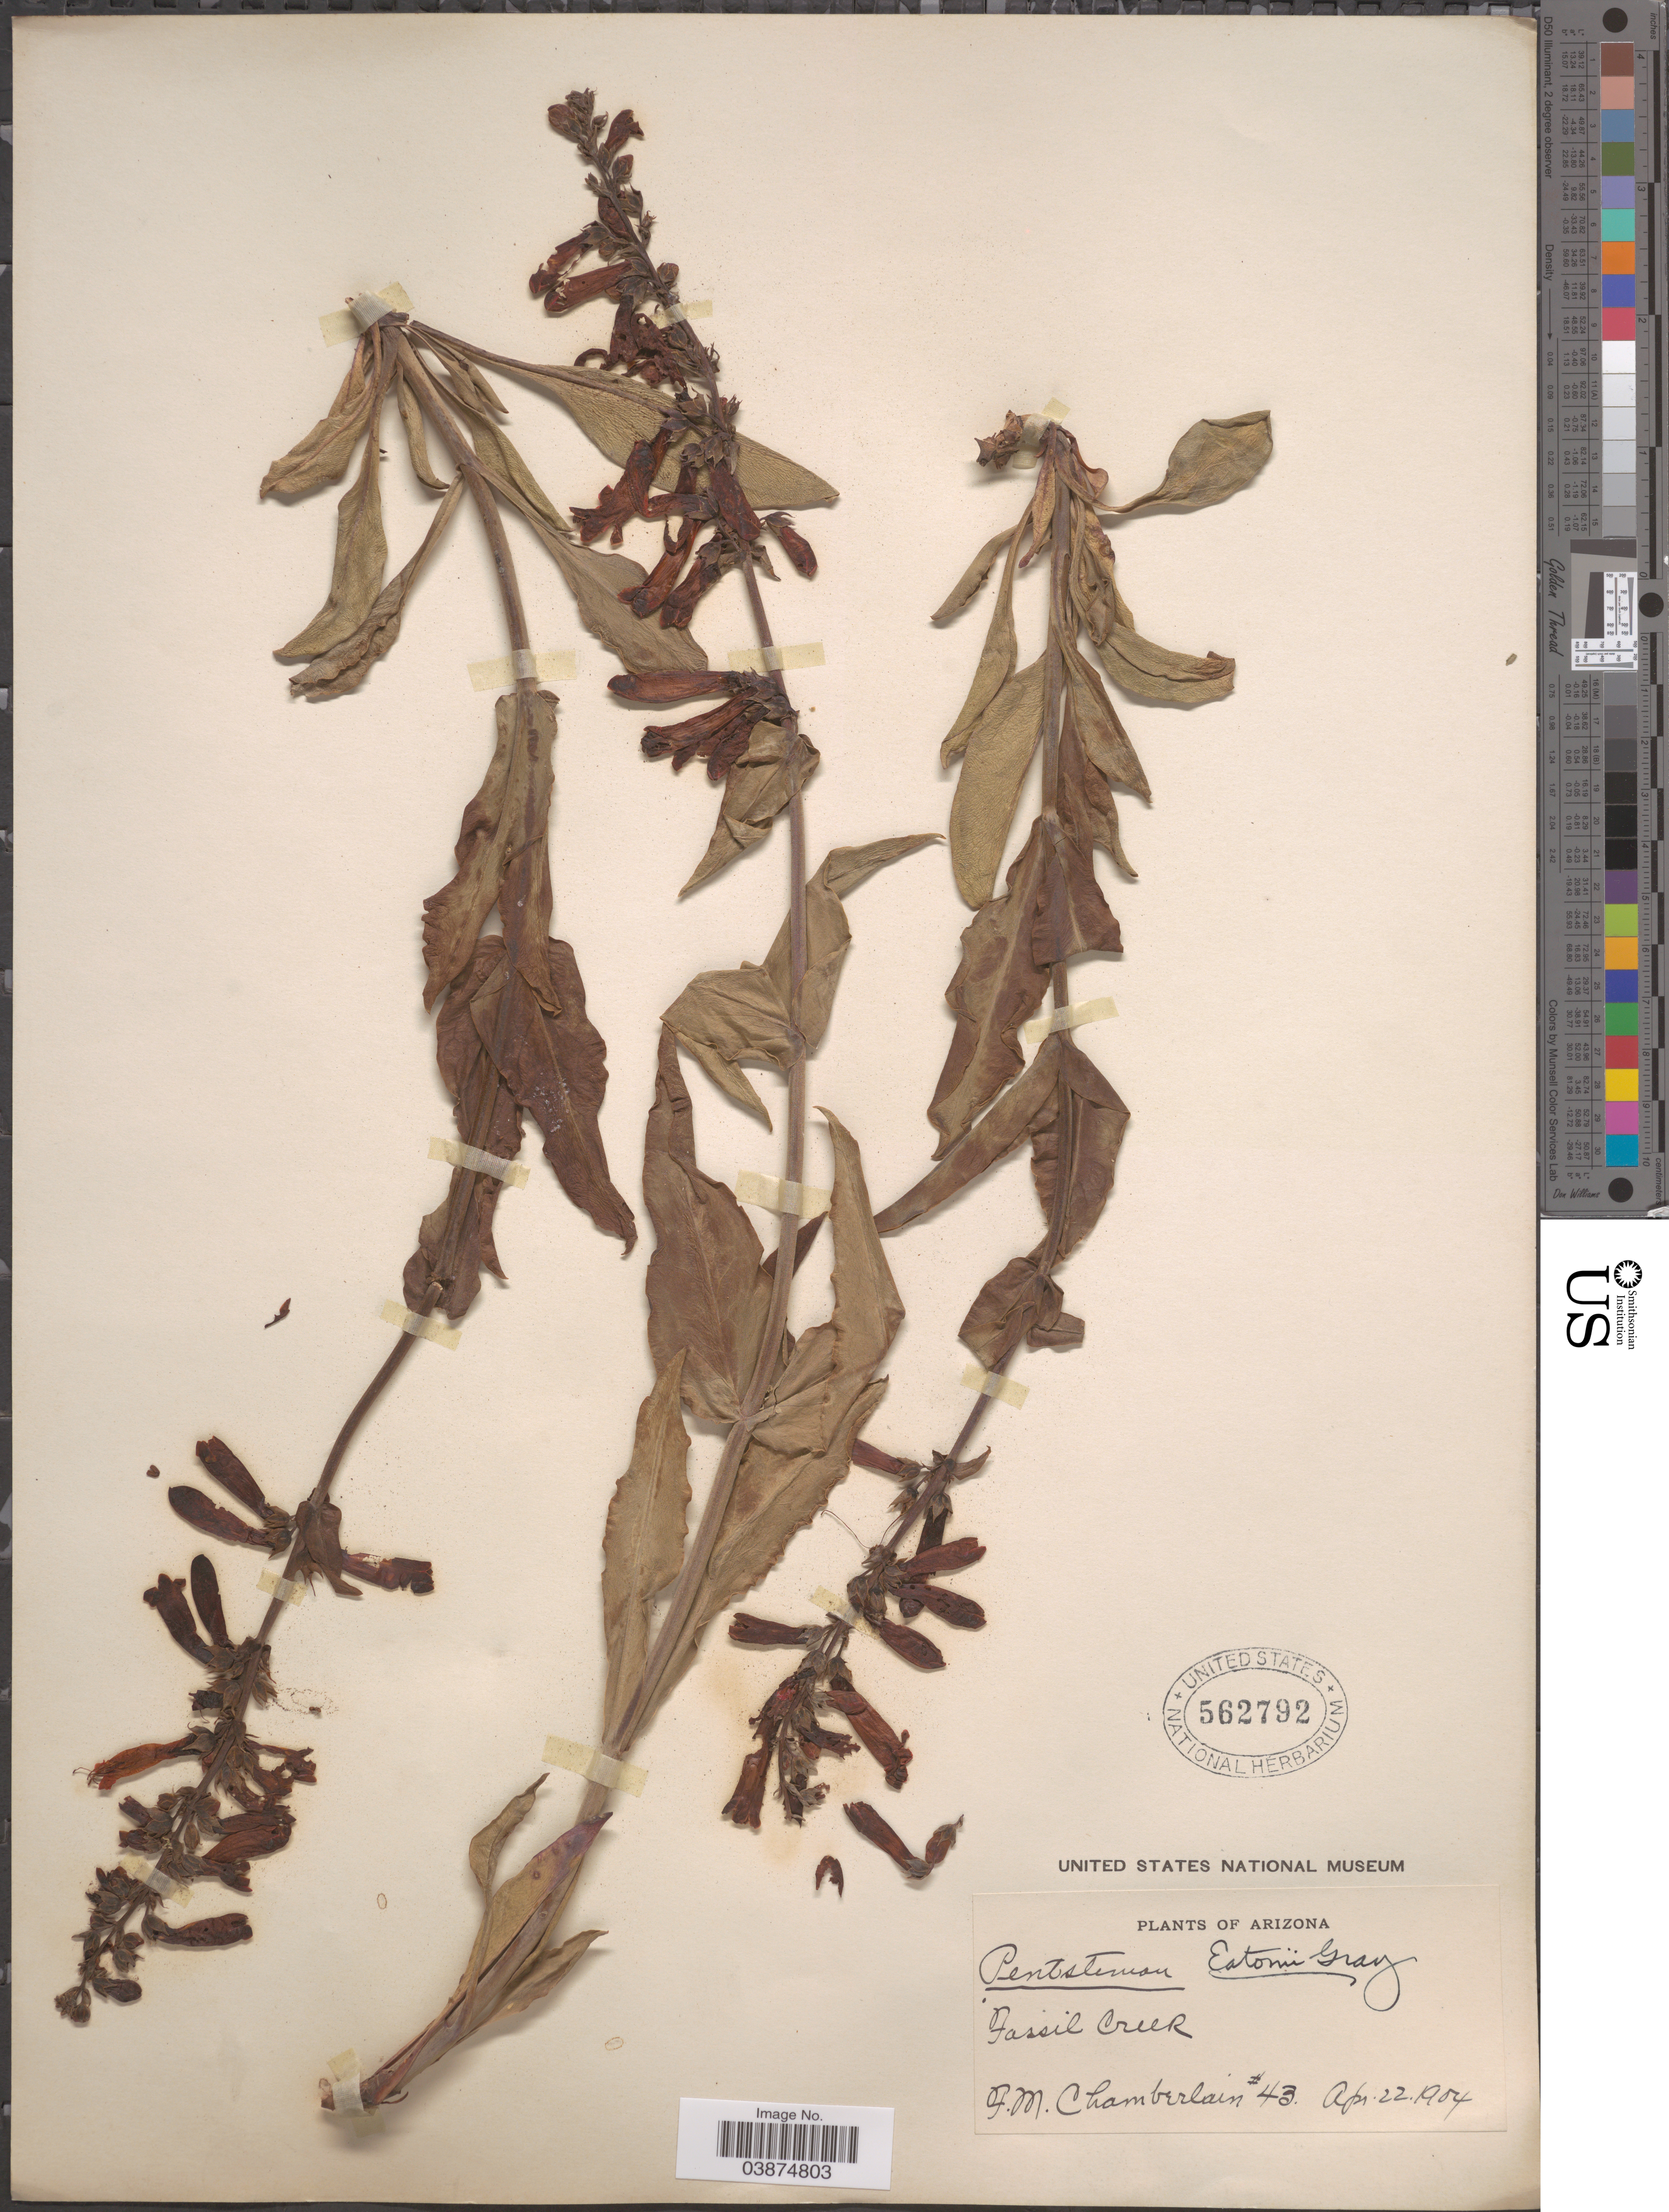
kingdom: Plantae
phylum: Tracheophyta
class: Magnoliopsida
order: Lamiales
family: Plantaginaceae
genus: Penstemon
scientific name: Penstemon eatonii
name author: A. Gray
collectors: F. Chamberlain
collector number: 43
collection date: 1904-04-22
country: United States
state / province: Arizona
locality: Fassil Creek.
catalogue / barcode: US 562792